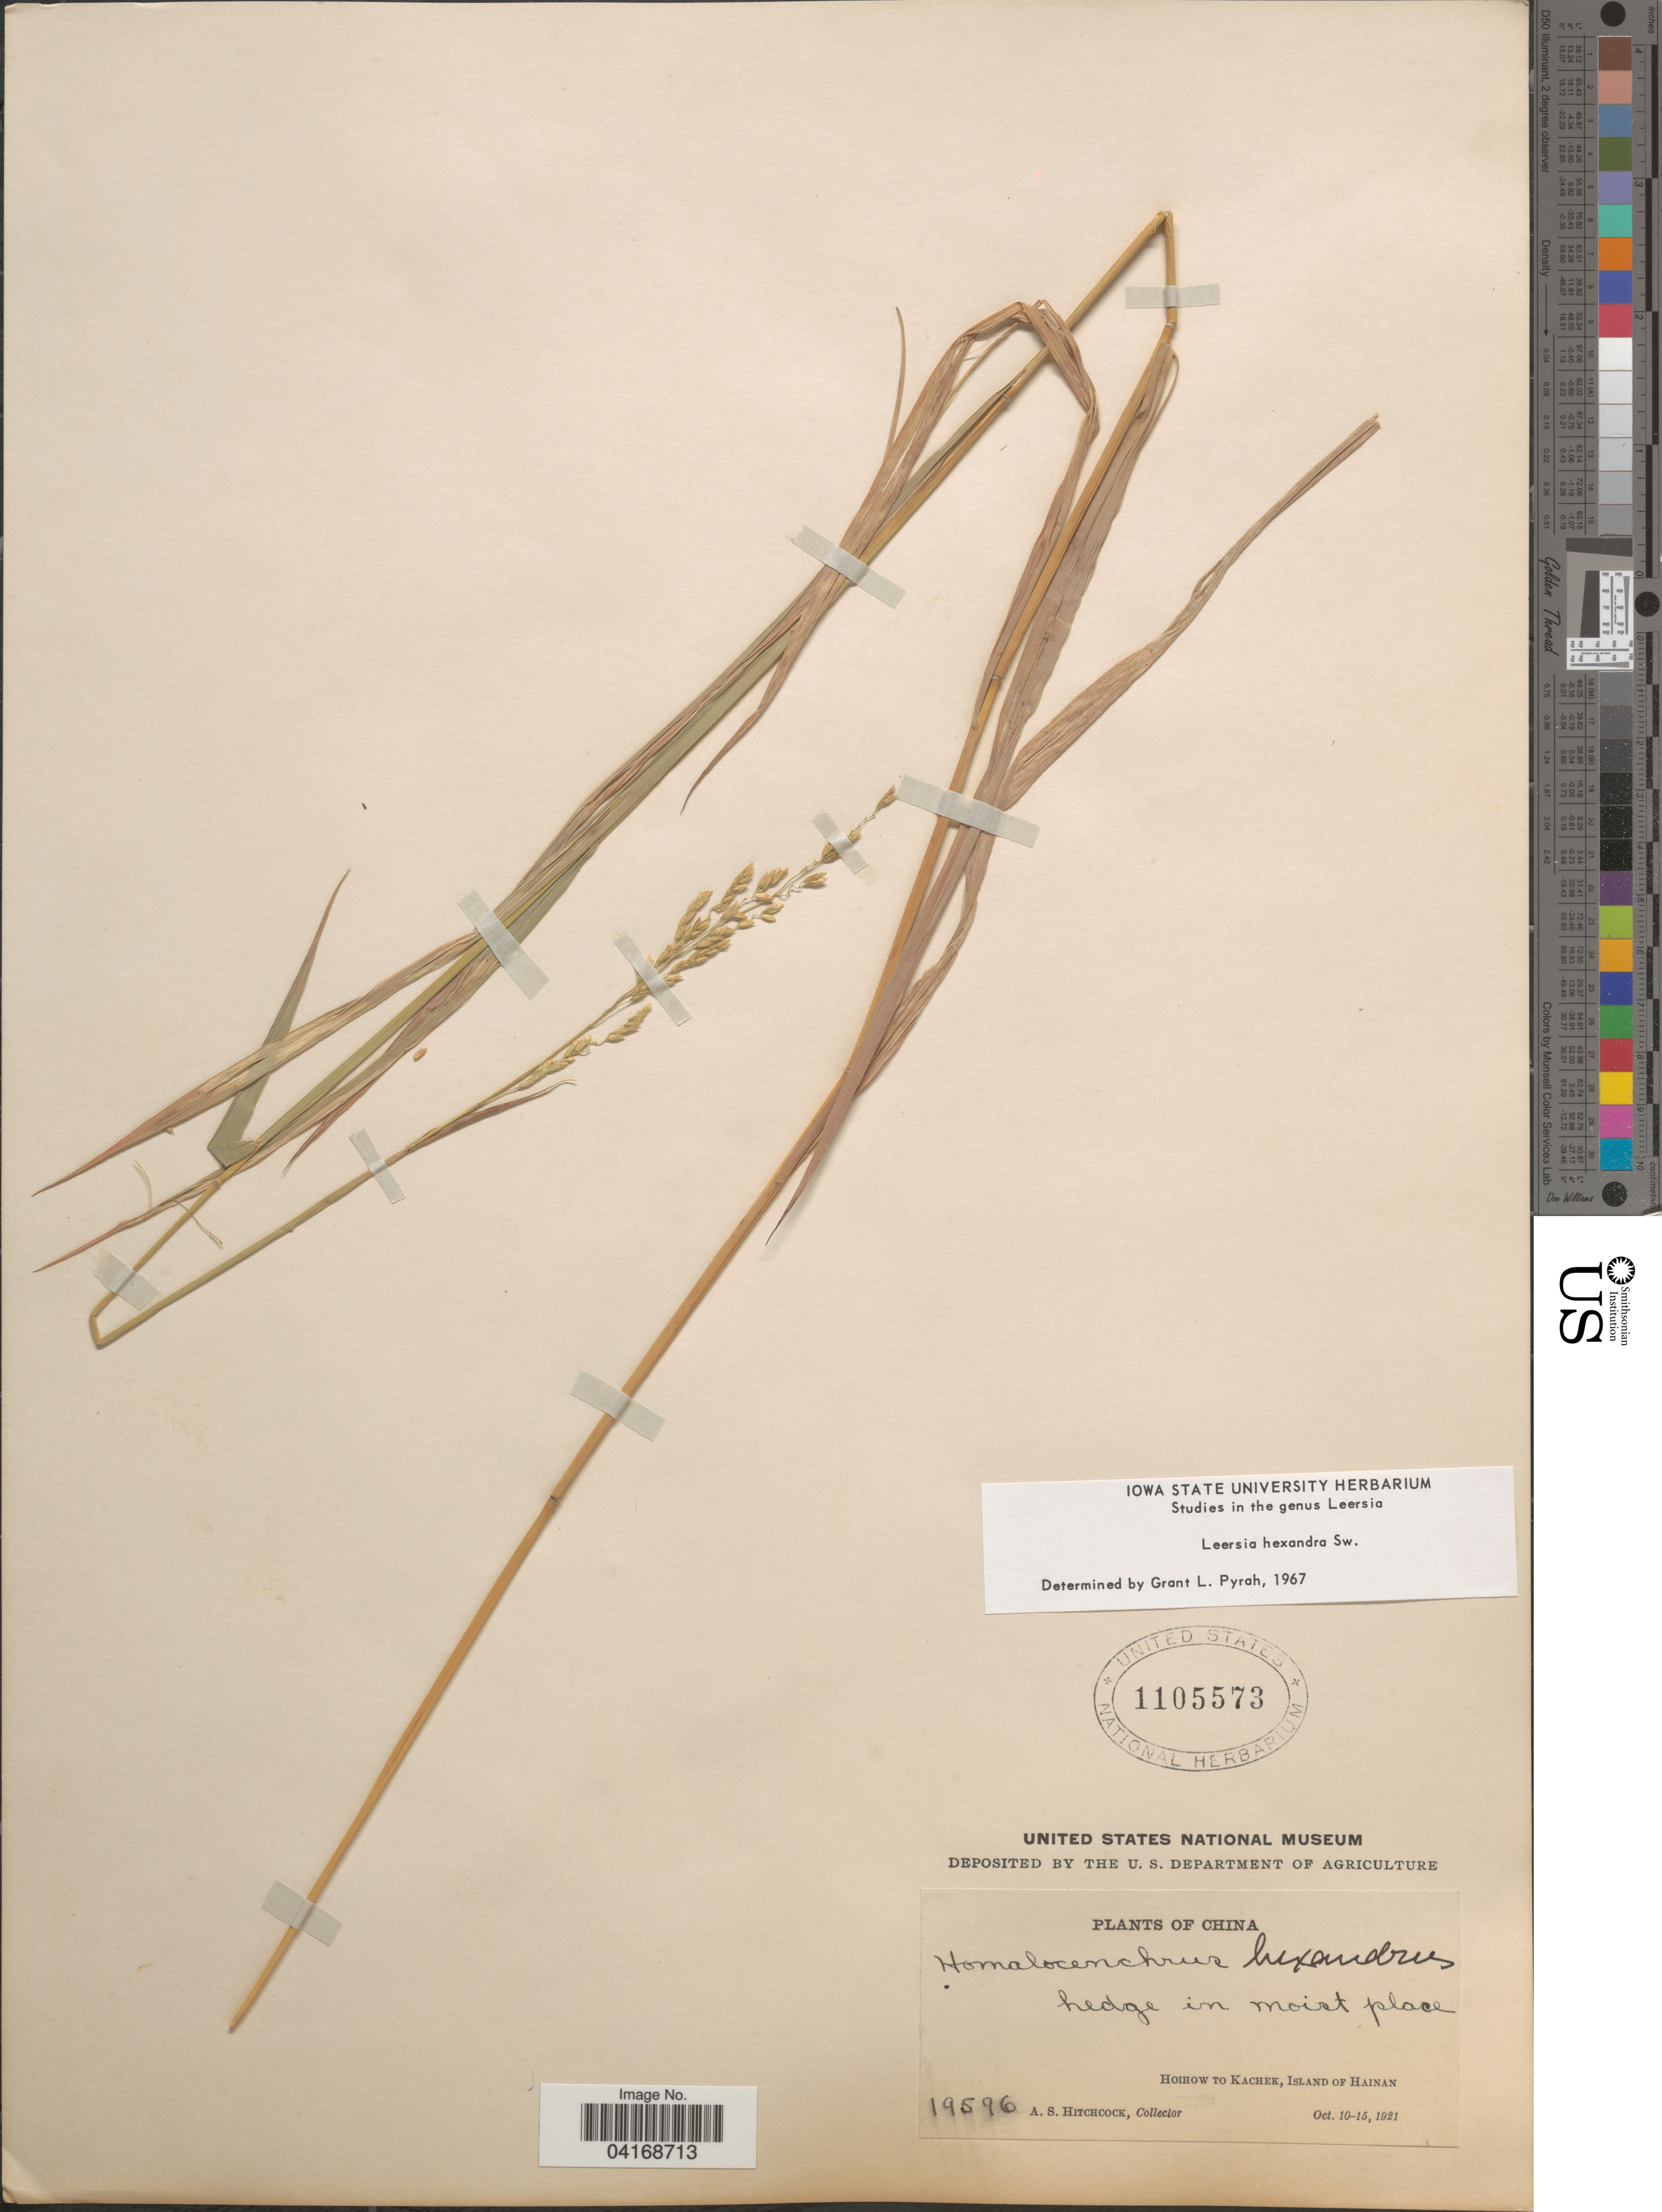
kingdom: Plantae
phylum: Tracheophyta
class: Liliopsida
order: Poales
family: Poaceae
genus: Leersia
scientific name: Leersia hexandra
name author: Sw.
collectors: A. S. Hitchcock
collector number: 19596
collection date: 1921-10-10/1921-10-15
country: China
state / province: Hainan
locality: Hoihow to Kachek, Island of Hainan.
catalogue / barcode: US 1105573